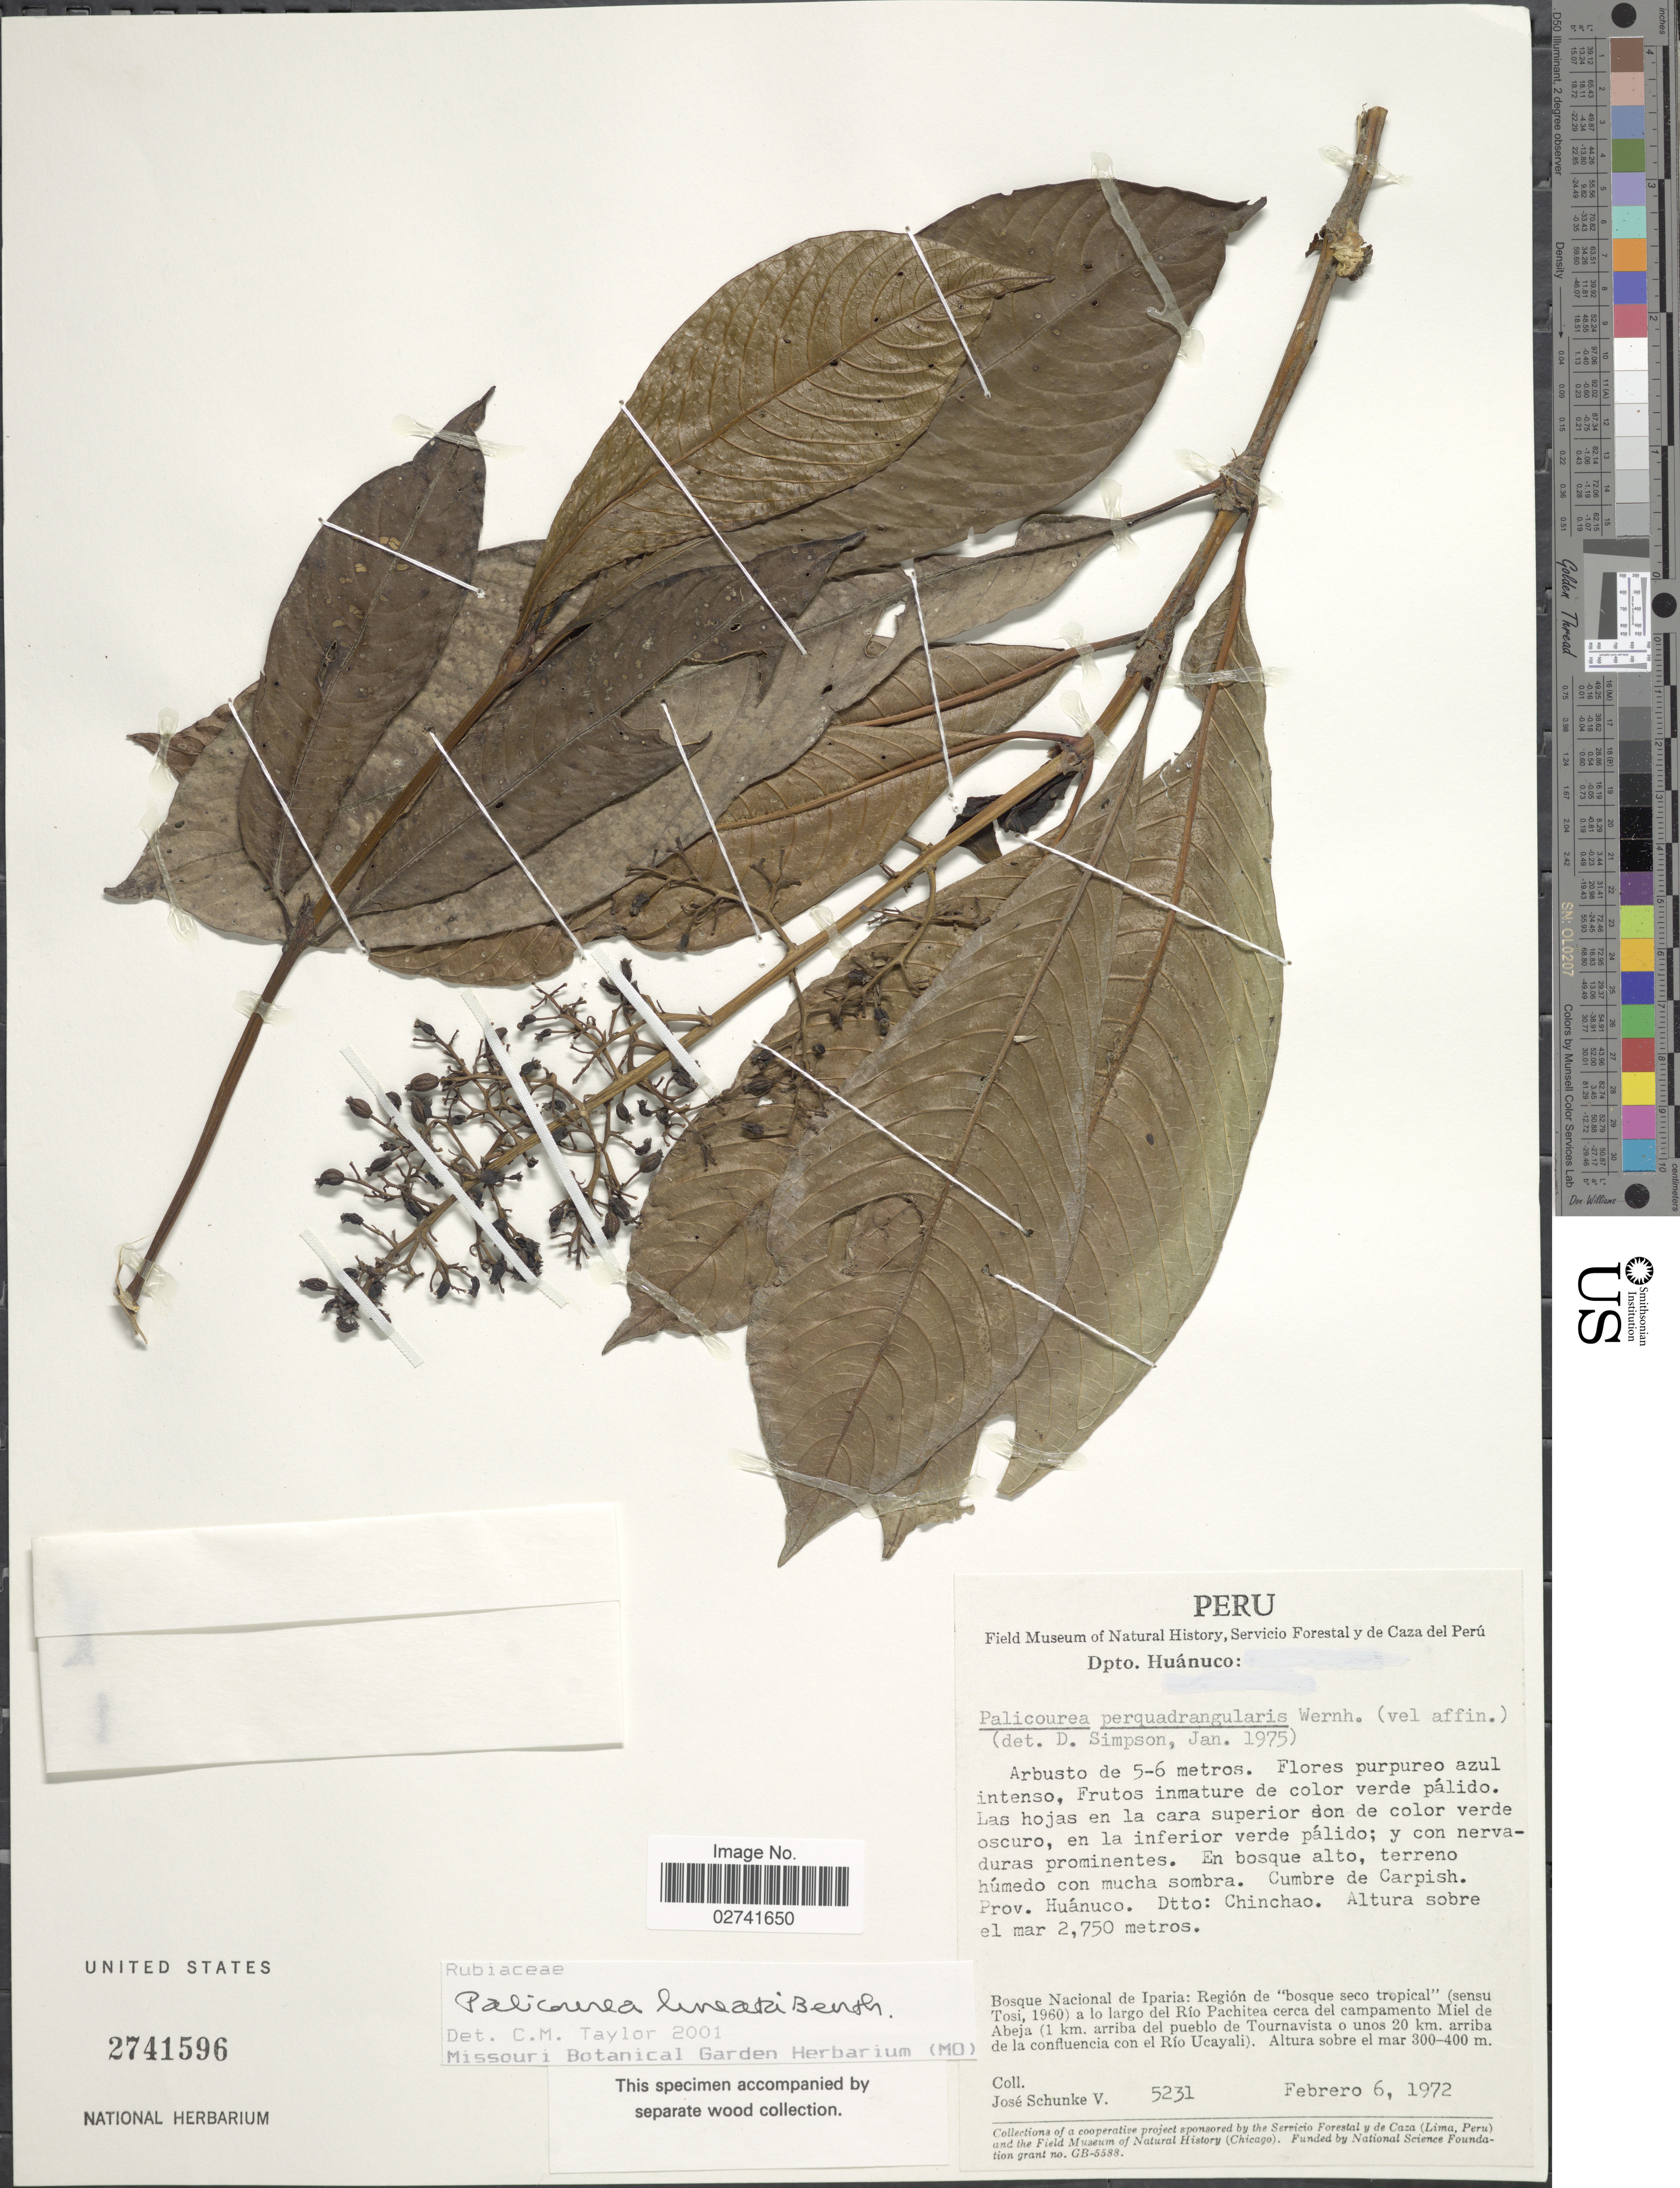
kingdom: Plantae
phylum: Tracheophyta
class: Magnoliopsida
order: Gentianales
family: Rubiaceae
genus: Palicourea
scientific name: Palicourea lineata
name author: Benth.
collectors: J. Schunke Vigo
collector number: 5231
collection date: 1972-02-06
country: Peru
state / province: Huánuco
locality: Dpto. Huánuco: En bosque alto, terreno húmedo con mucha sombra. Cumbre de Carpish. Dtto: Chinchao. Bosque Nacional de Iparia: Región de 'bosque seco tropical' (sensu Tosi, 1960) a lo largo del Río Pachitea cerca del campamento Miel de Abeja (1 km arriba del pueblo de Tournavista o unos 20 km arriba de la confluencia con el Río Ucayali)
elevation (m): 300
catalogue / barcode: US 2741596